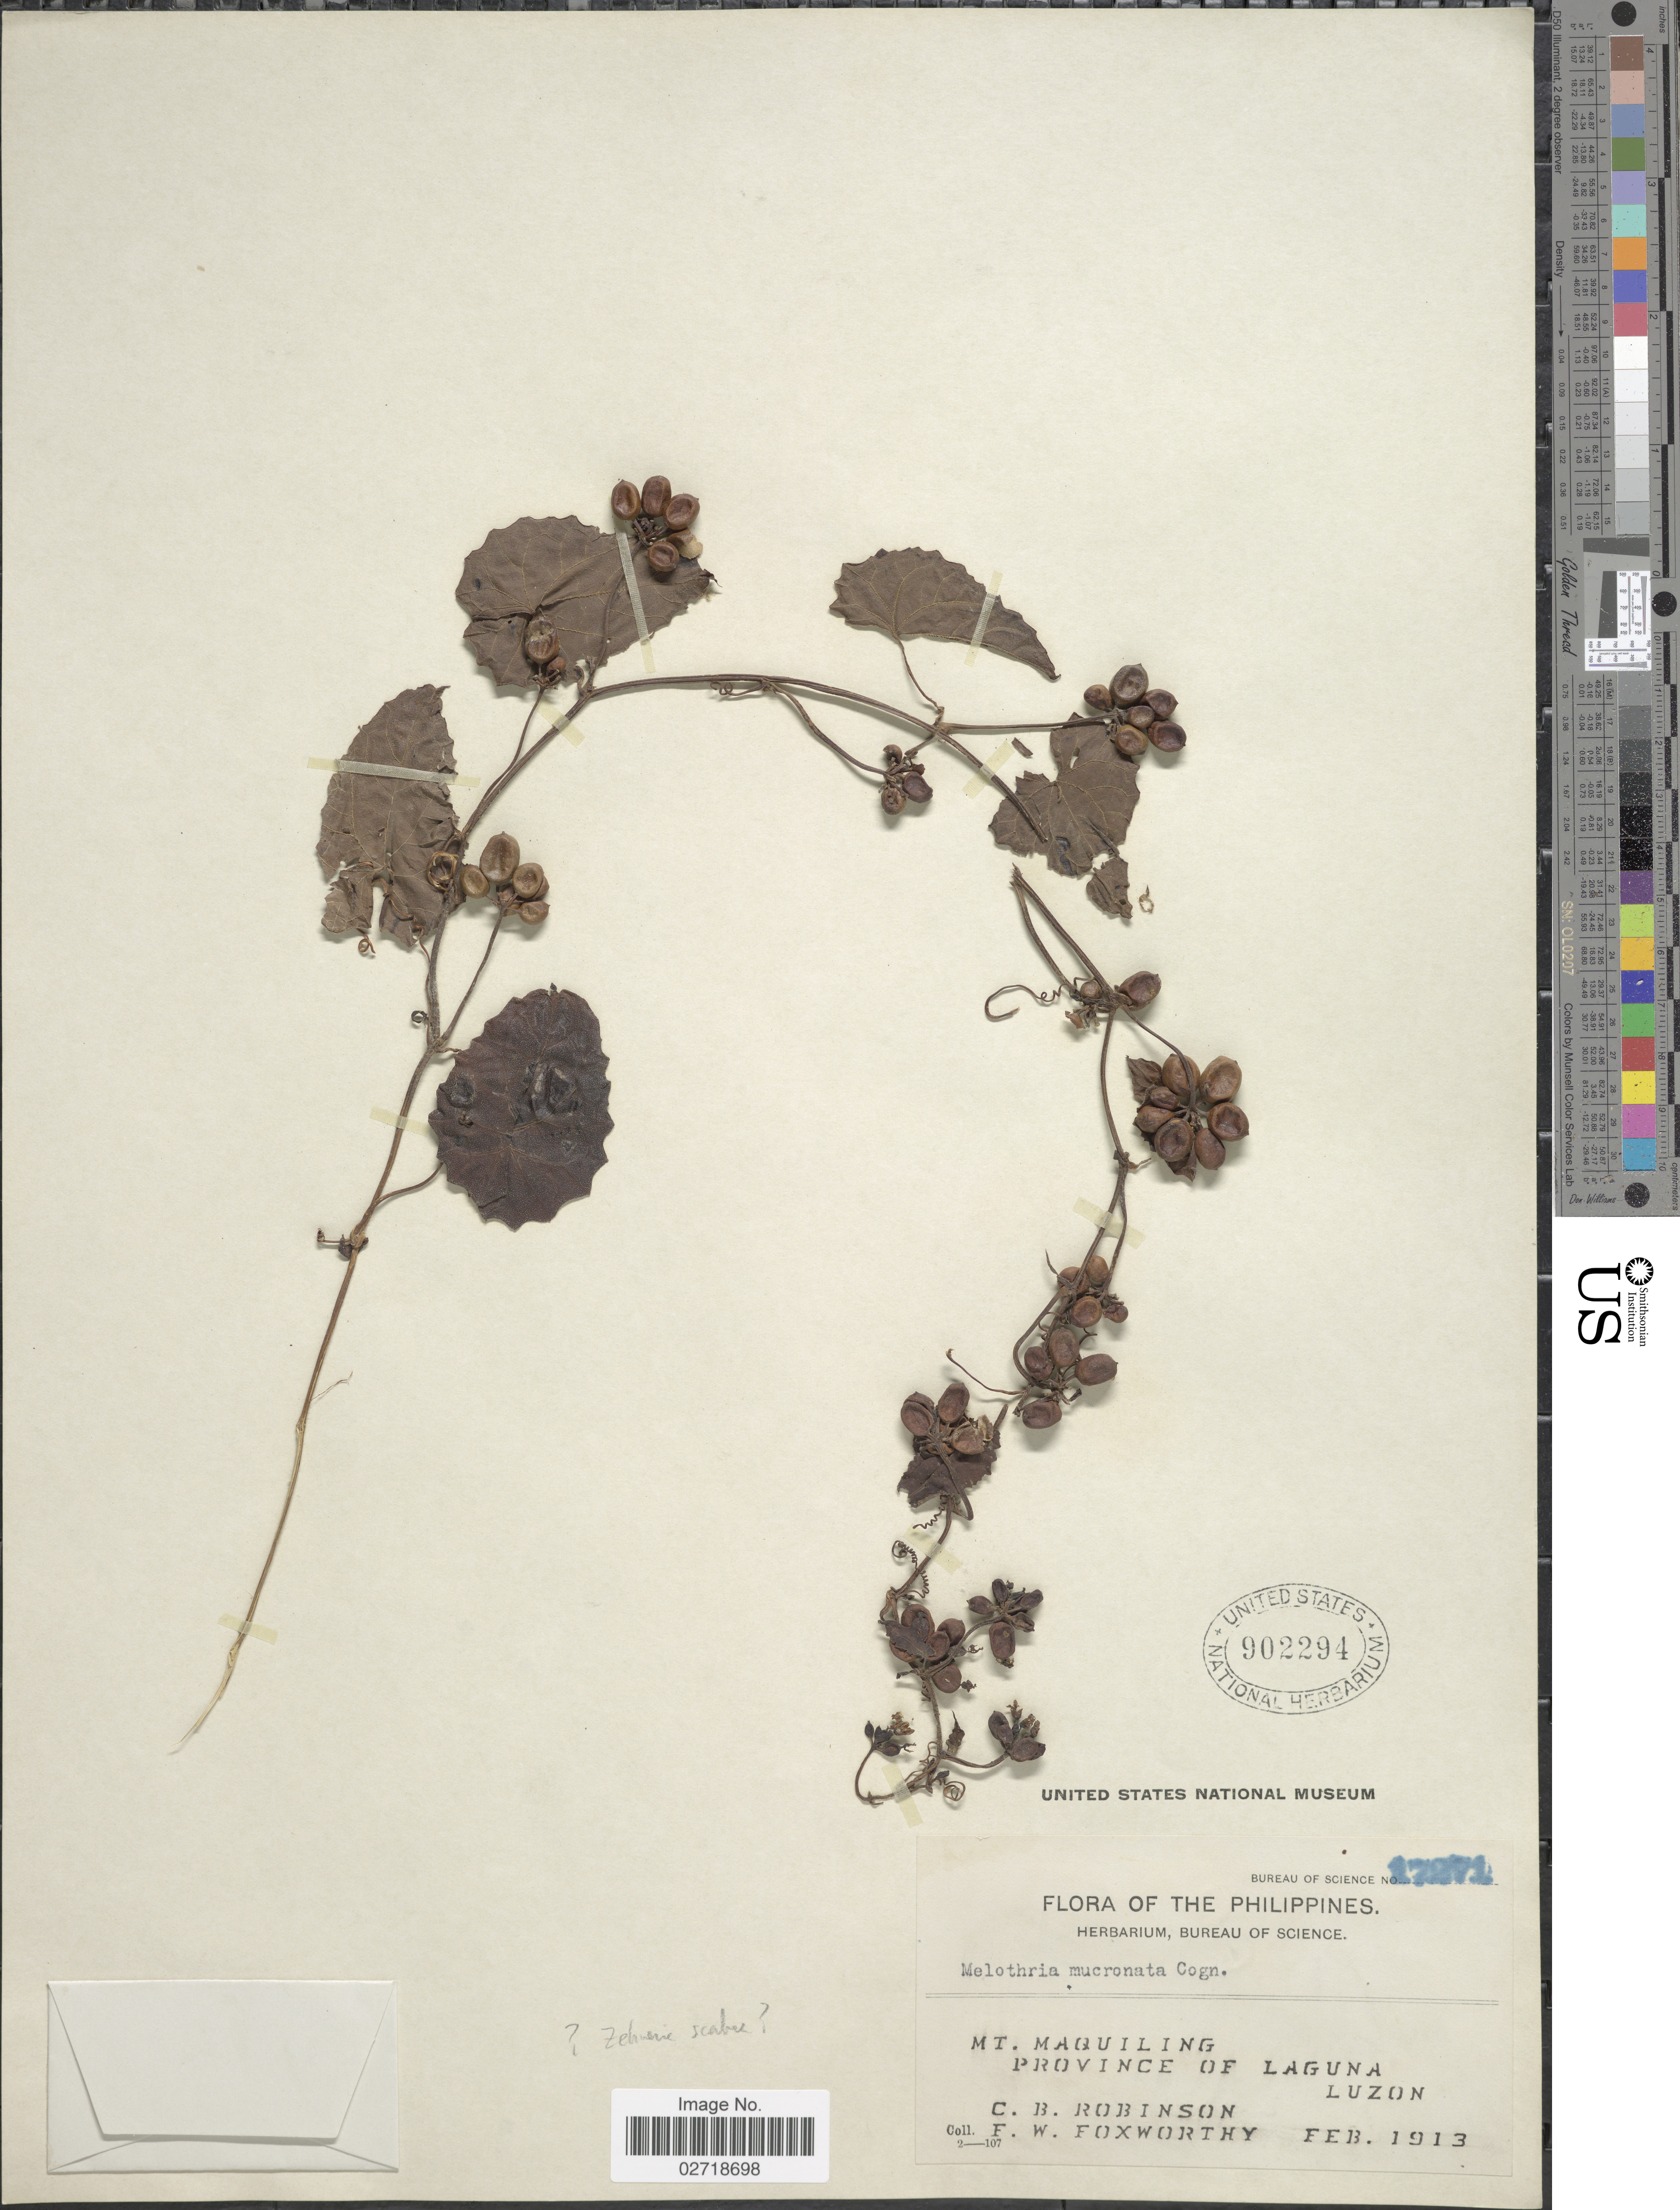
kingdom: Plantae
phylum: Tracheophyta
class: Magnoliopsida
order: Cucurbitales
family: Cucurbitaceae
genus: Zehneria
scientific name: Zehneria repanda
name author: (Blume) C.M.Simmons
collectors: C. Robinson & F. W. Foxworthy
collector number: Bureau of Science 17271*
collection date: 1913-02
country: Philippines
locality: Mt. Maquiling. Province of Laguna, Luzon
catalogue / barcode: US 902294